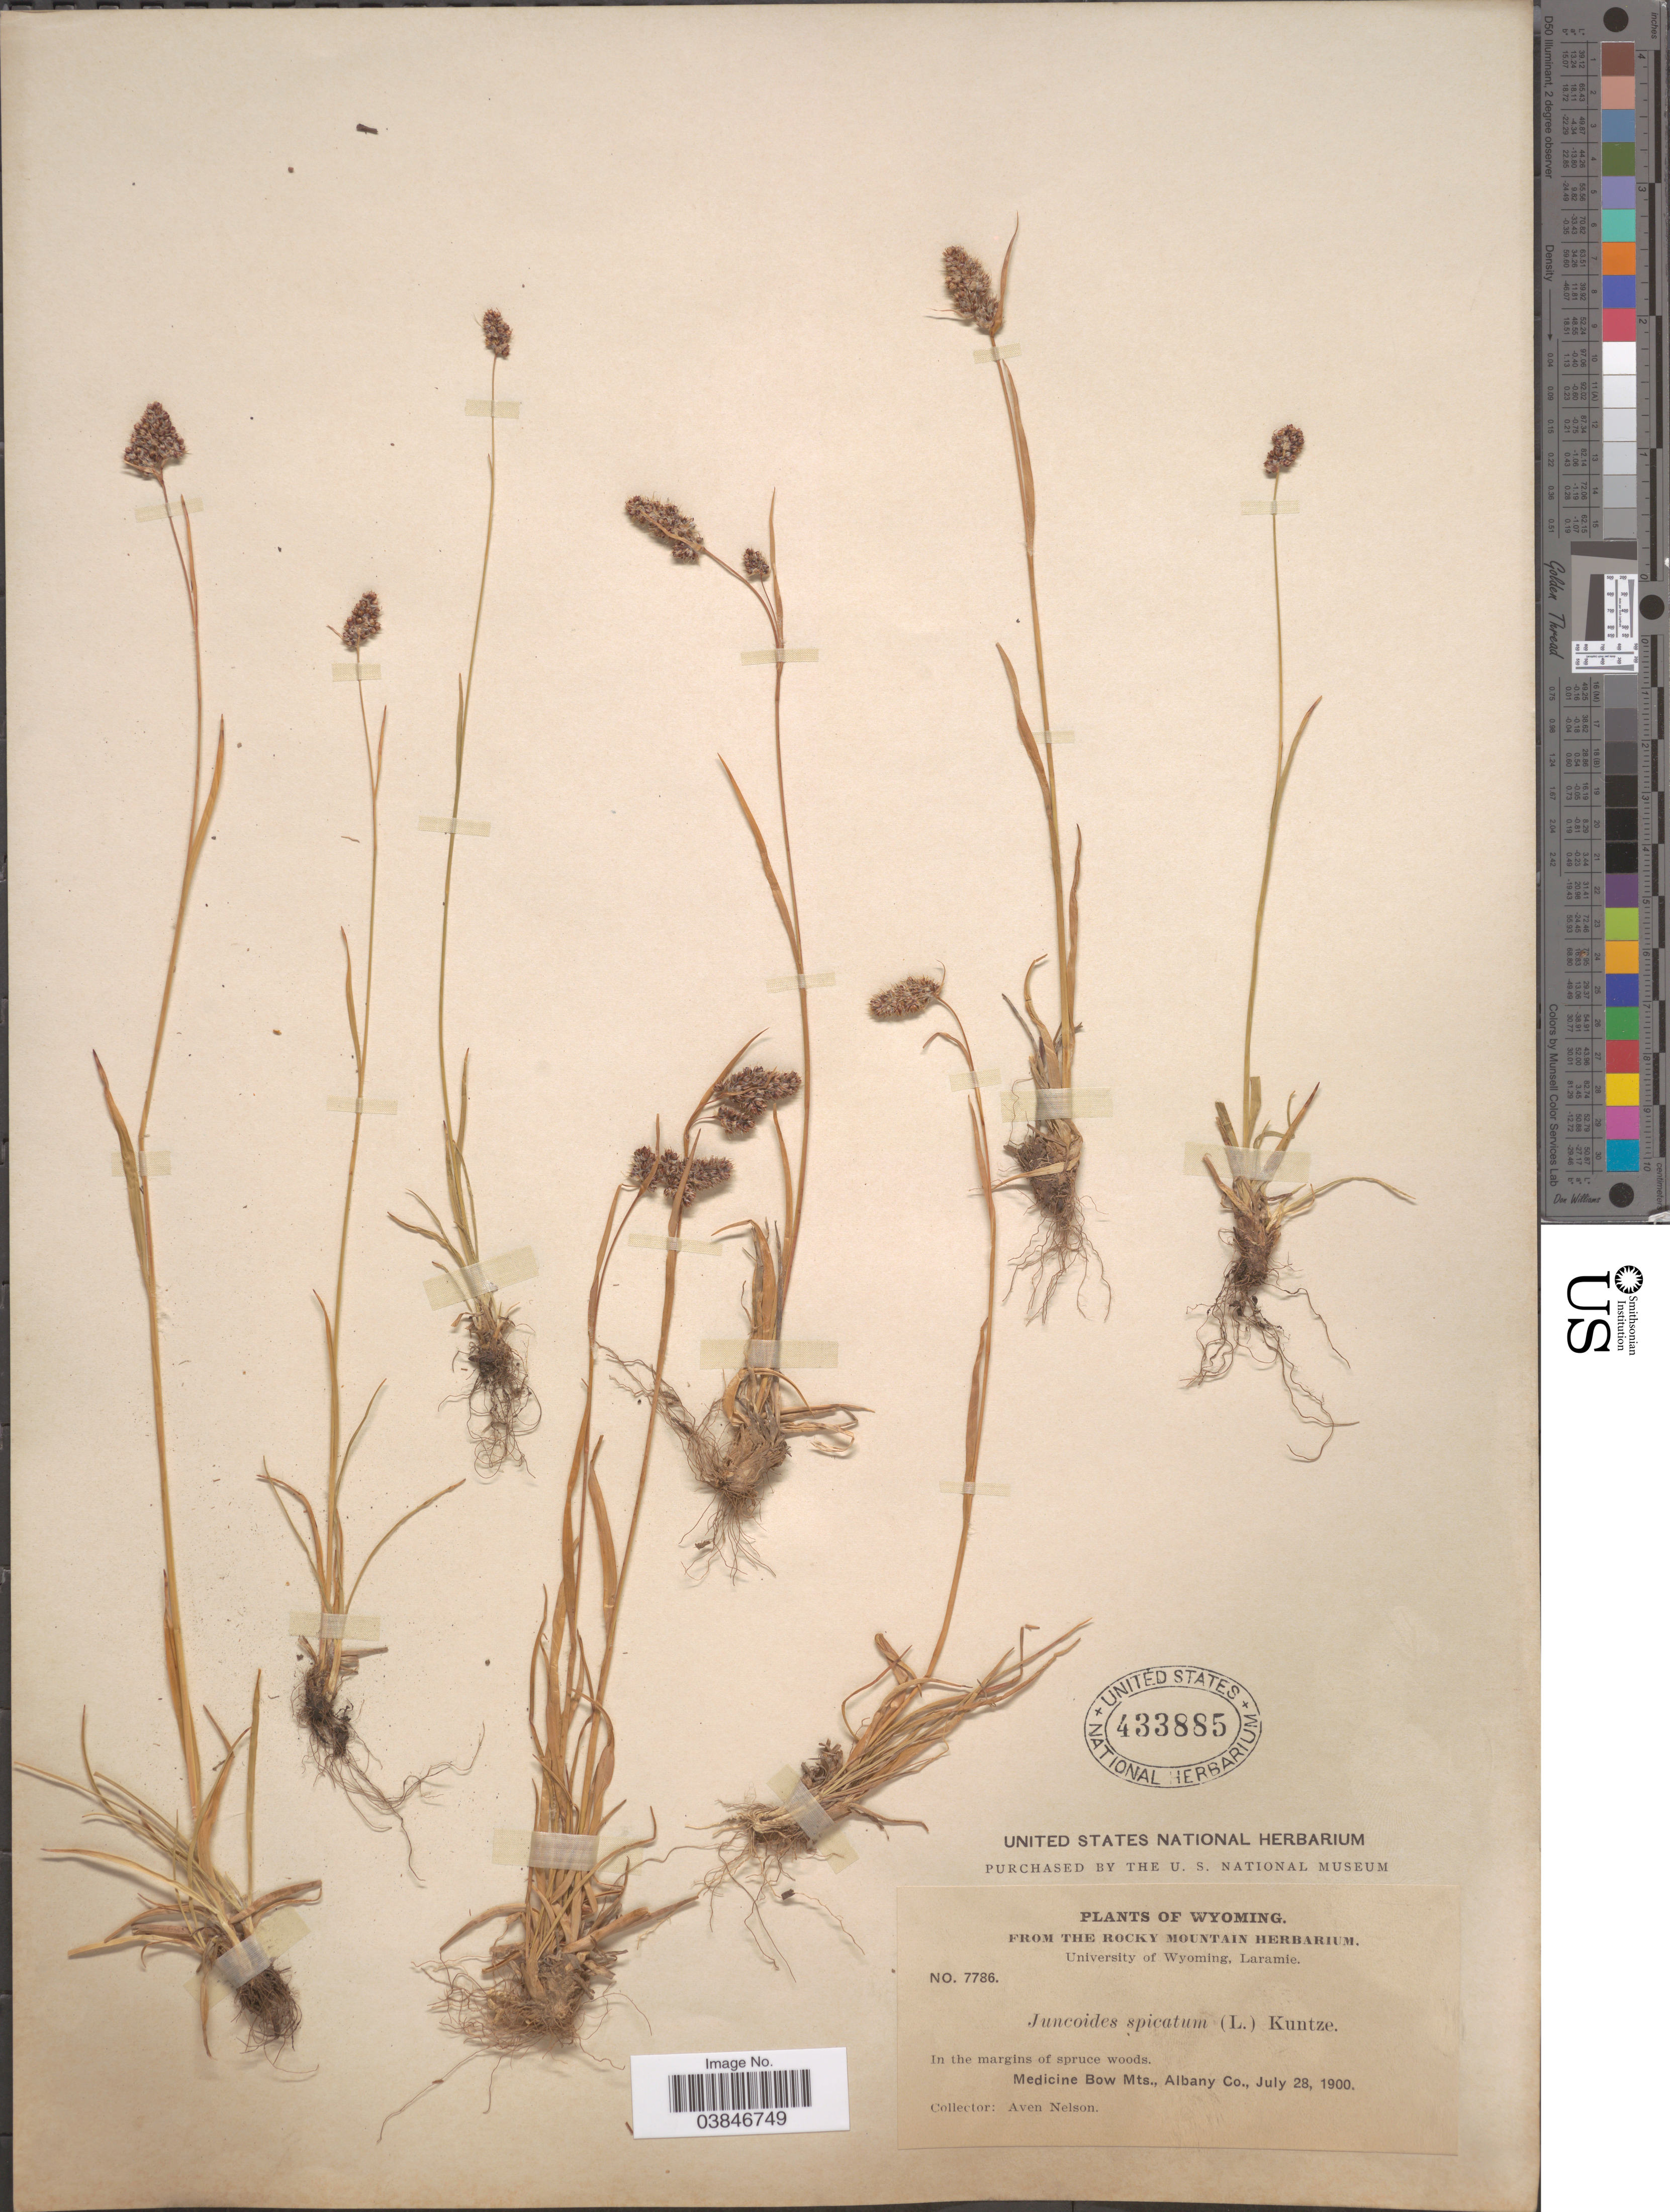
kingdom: Plantae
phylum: Tracheophyta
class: Liliopsida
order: Poales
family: Juncaceae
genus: Luzula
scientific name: Luzula spicata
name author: (L.) DC.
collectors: A. Nelson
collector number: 7786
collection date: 1900-07-28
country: United States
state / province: Wyoming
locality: Medicine Bow Mts., Albany Co.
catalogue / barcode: US 433885